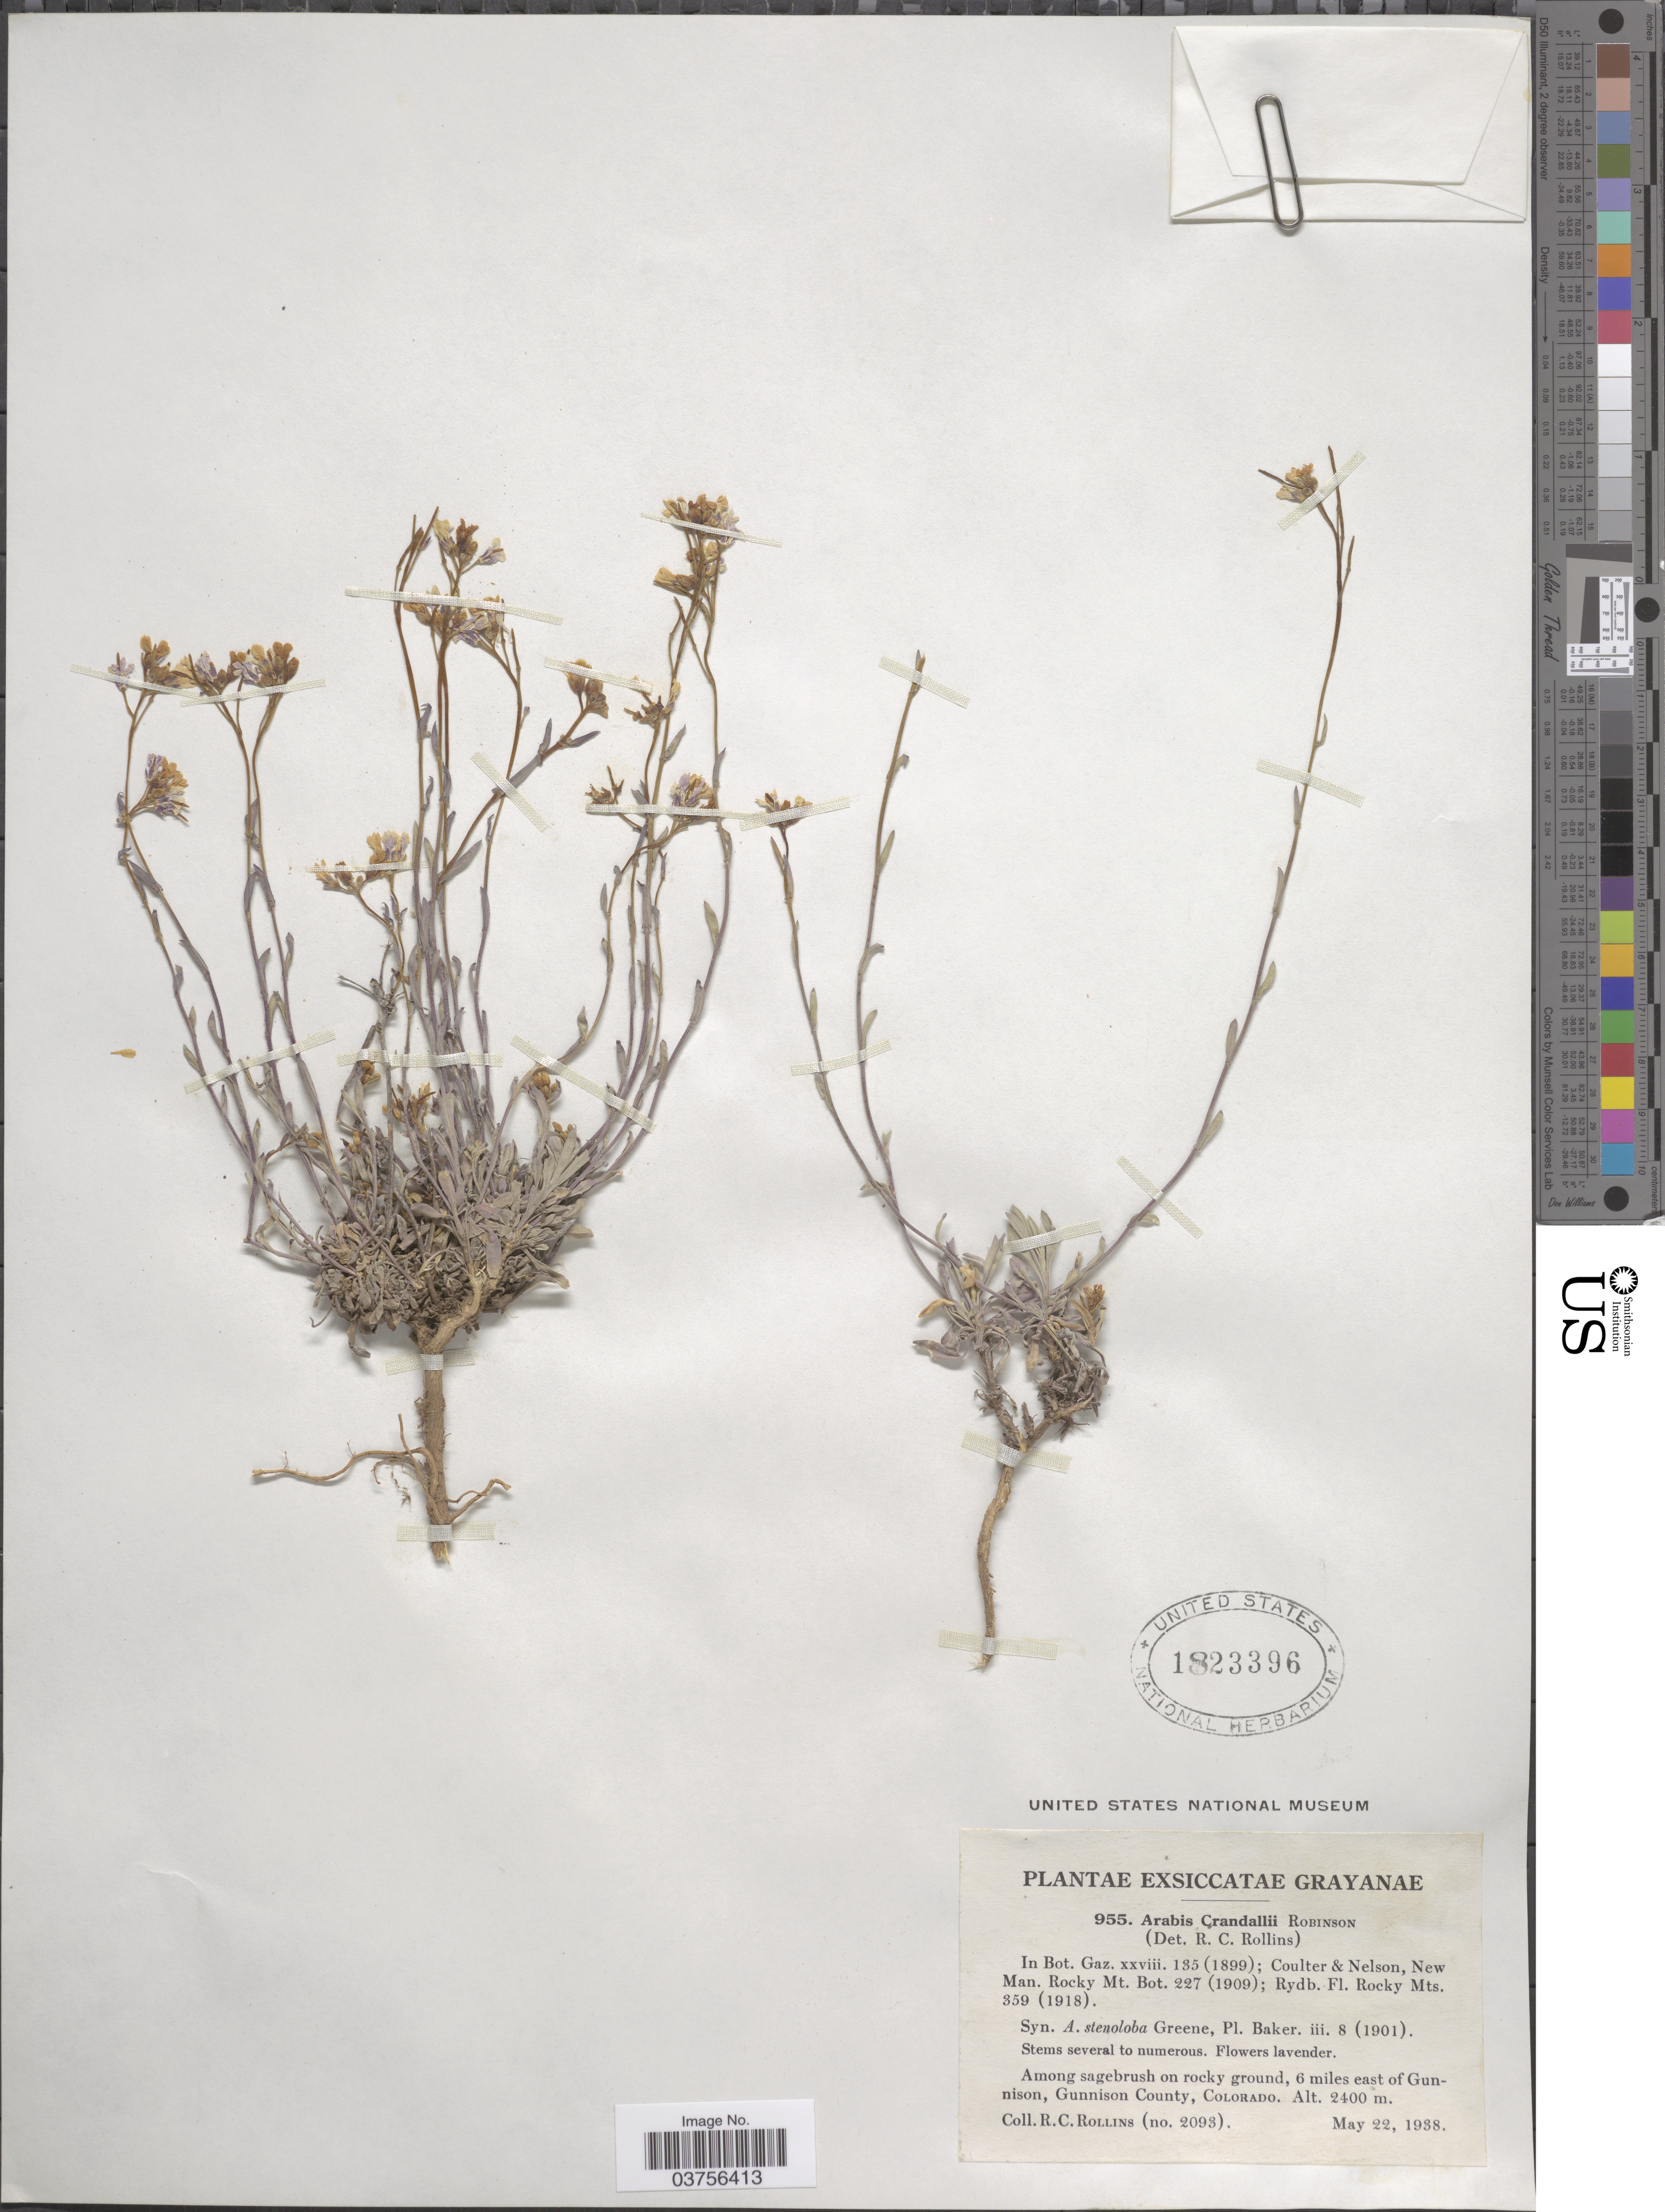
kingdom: Plantae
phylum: Tracheophyta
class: Magnoliopsida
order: Brassicales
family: Brassicaceae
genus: Arabis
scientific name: Arabis crandallii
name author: B.L. Rob.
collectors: R. C. Rollins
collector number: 2093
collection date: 1938-05-22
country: United States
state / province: Colorado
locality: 6 miles east of Gunnison, Gunnison County.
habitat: among sagebrush on rocky ground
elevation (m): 2400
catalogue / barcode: US 1823396